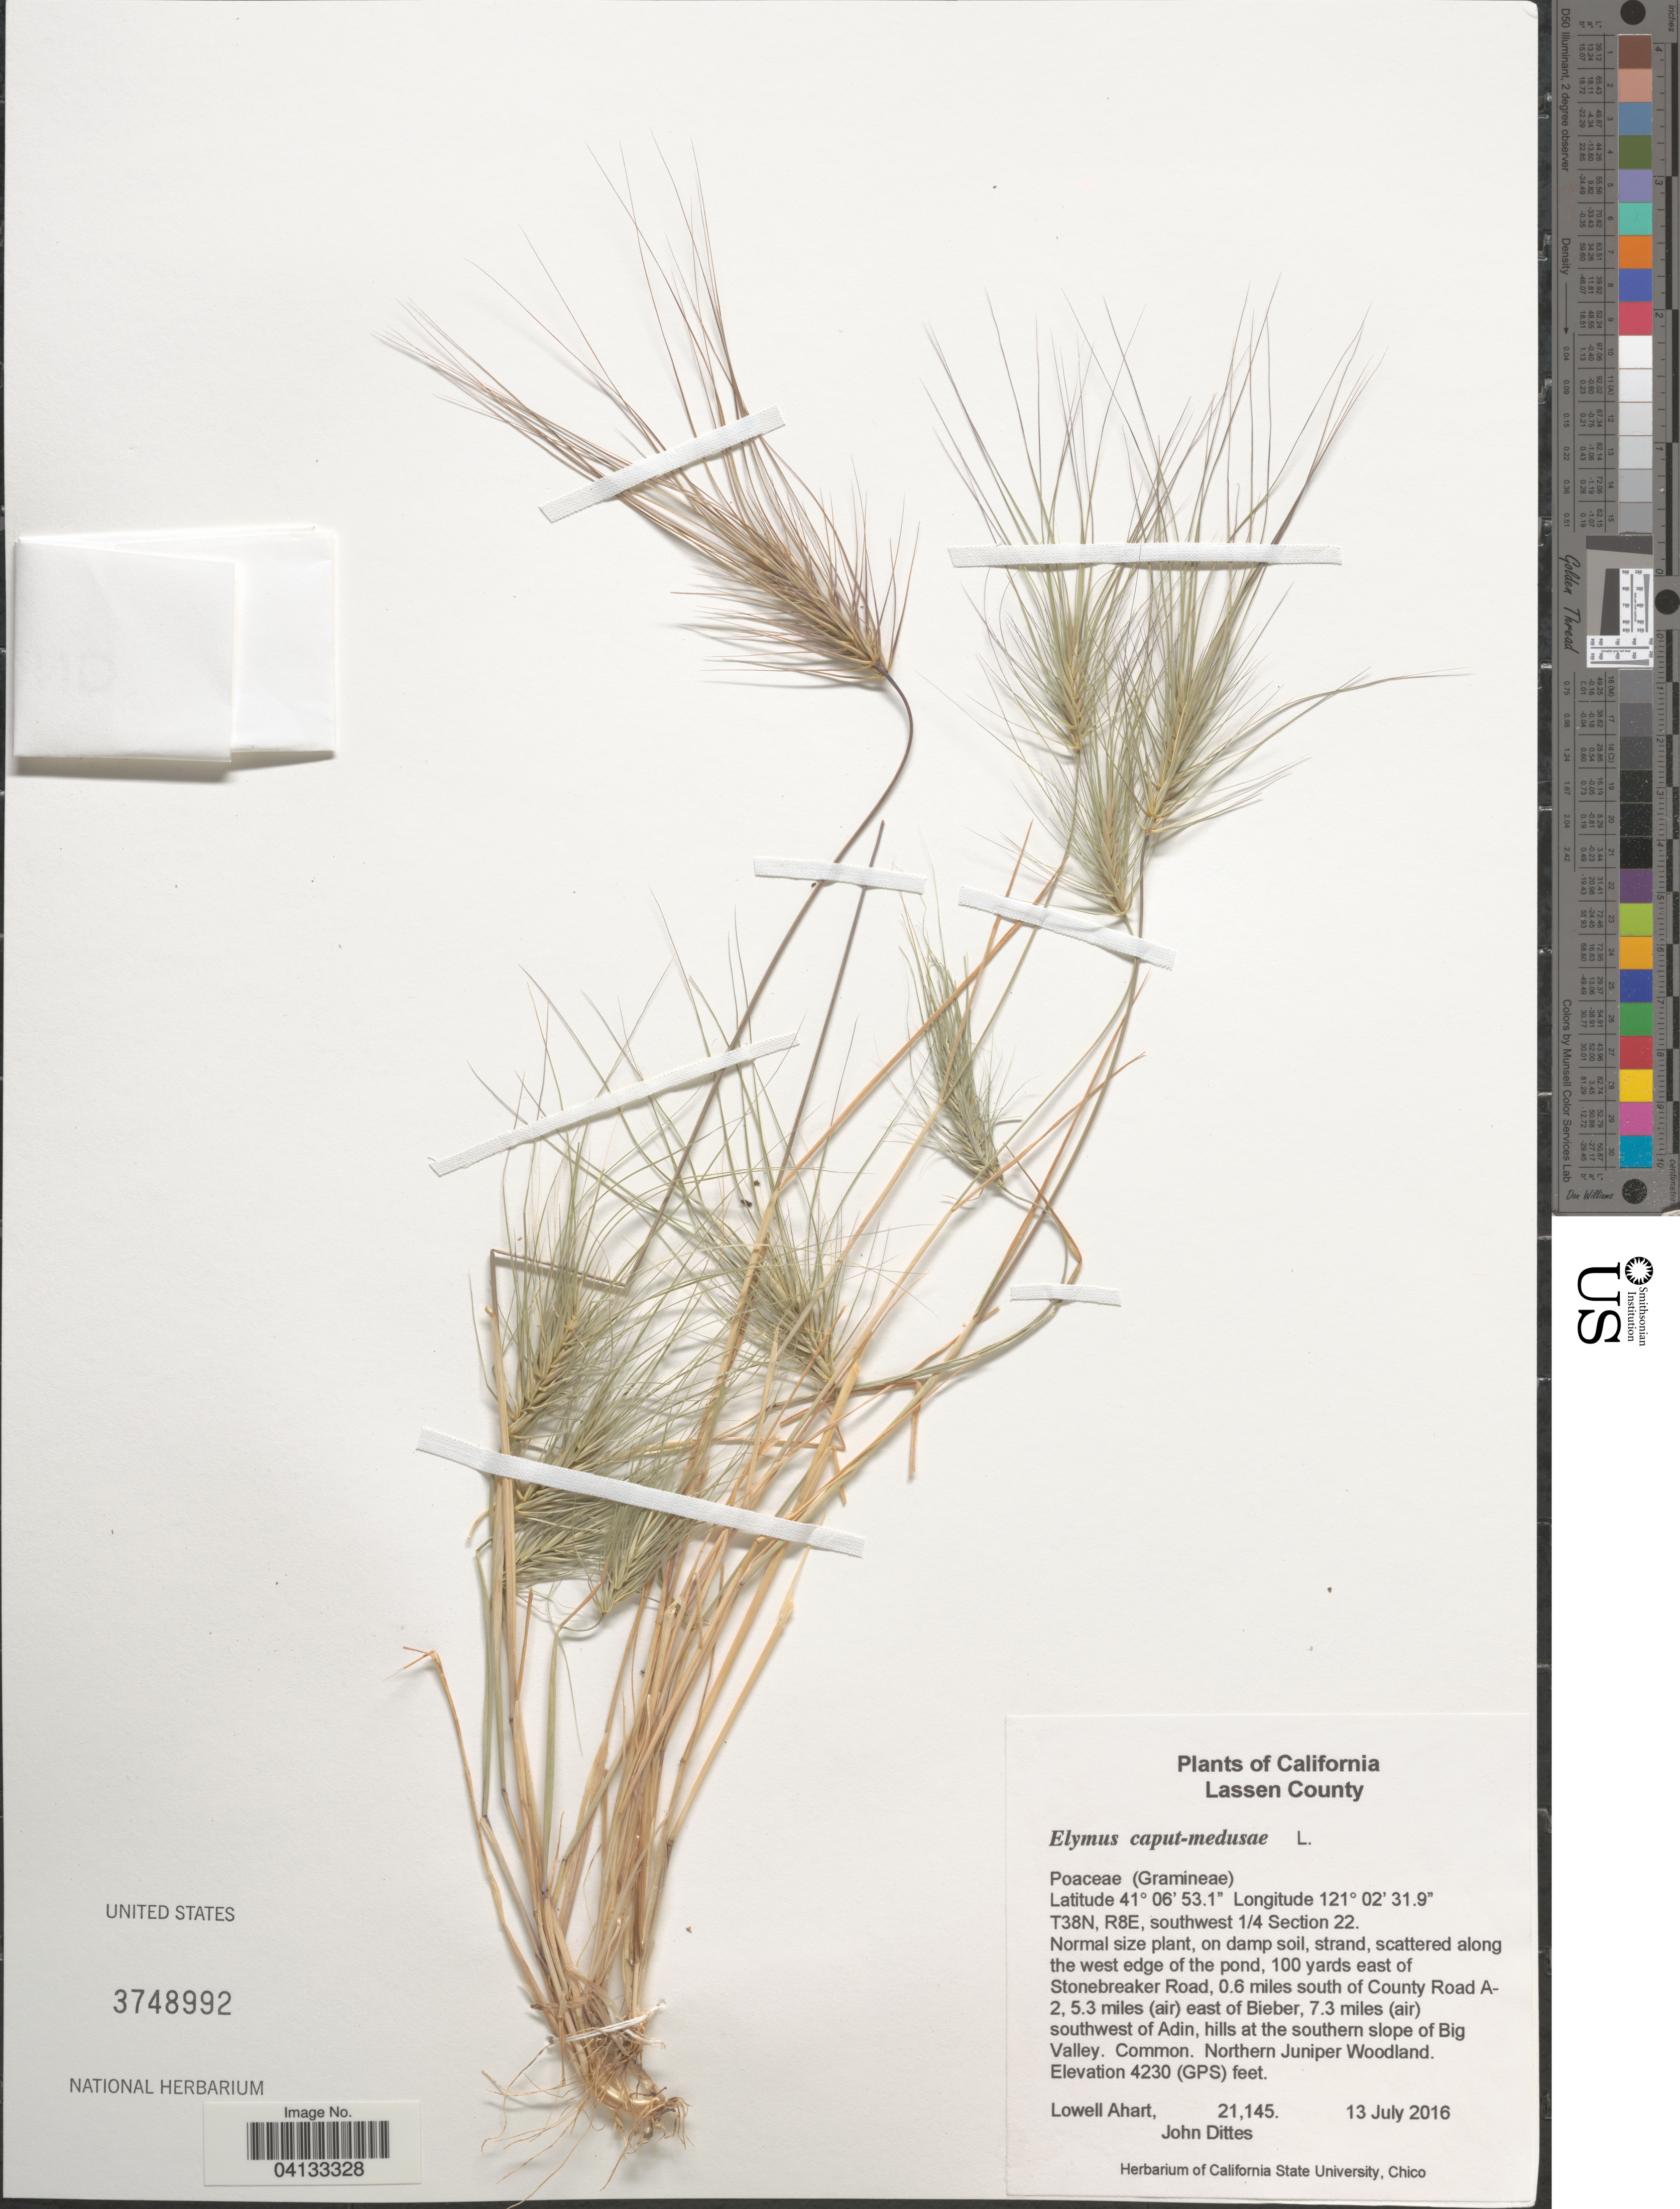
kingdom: Plantae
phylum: Tracheophyta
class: Liliopsida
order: Poales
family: Poaceae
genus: Taeniatherum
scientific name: Taeniatherum caput-medusae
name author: L.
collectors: L. Ahart & J. Dittes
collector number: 21145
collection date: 2016-07-13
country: United States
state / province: California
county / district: Lassen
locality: Lassen County. T38N, R8E, southwest 1/4 Section 22. Scattered along the west edge of the pond, 100 yards east of Stonebreaker Road, 0.6 miles south of County Road A-2, 5.3 miles (air) east of Bieber, 7.3 miles (air) southwest of Adin, hills at the southern slope of Big Valley.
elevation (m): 1289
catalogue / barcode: US 3748992